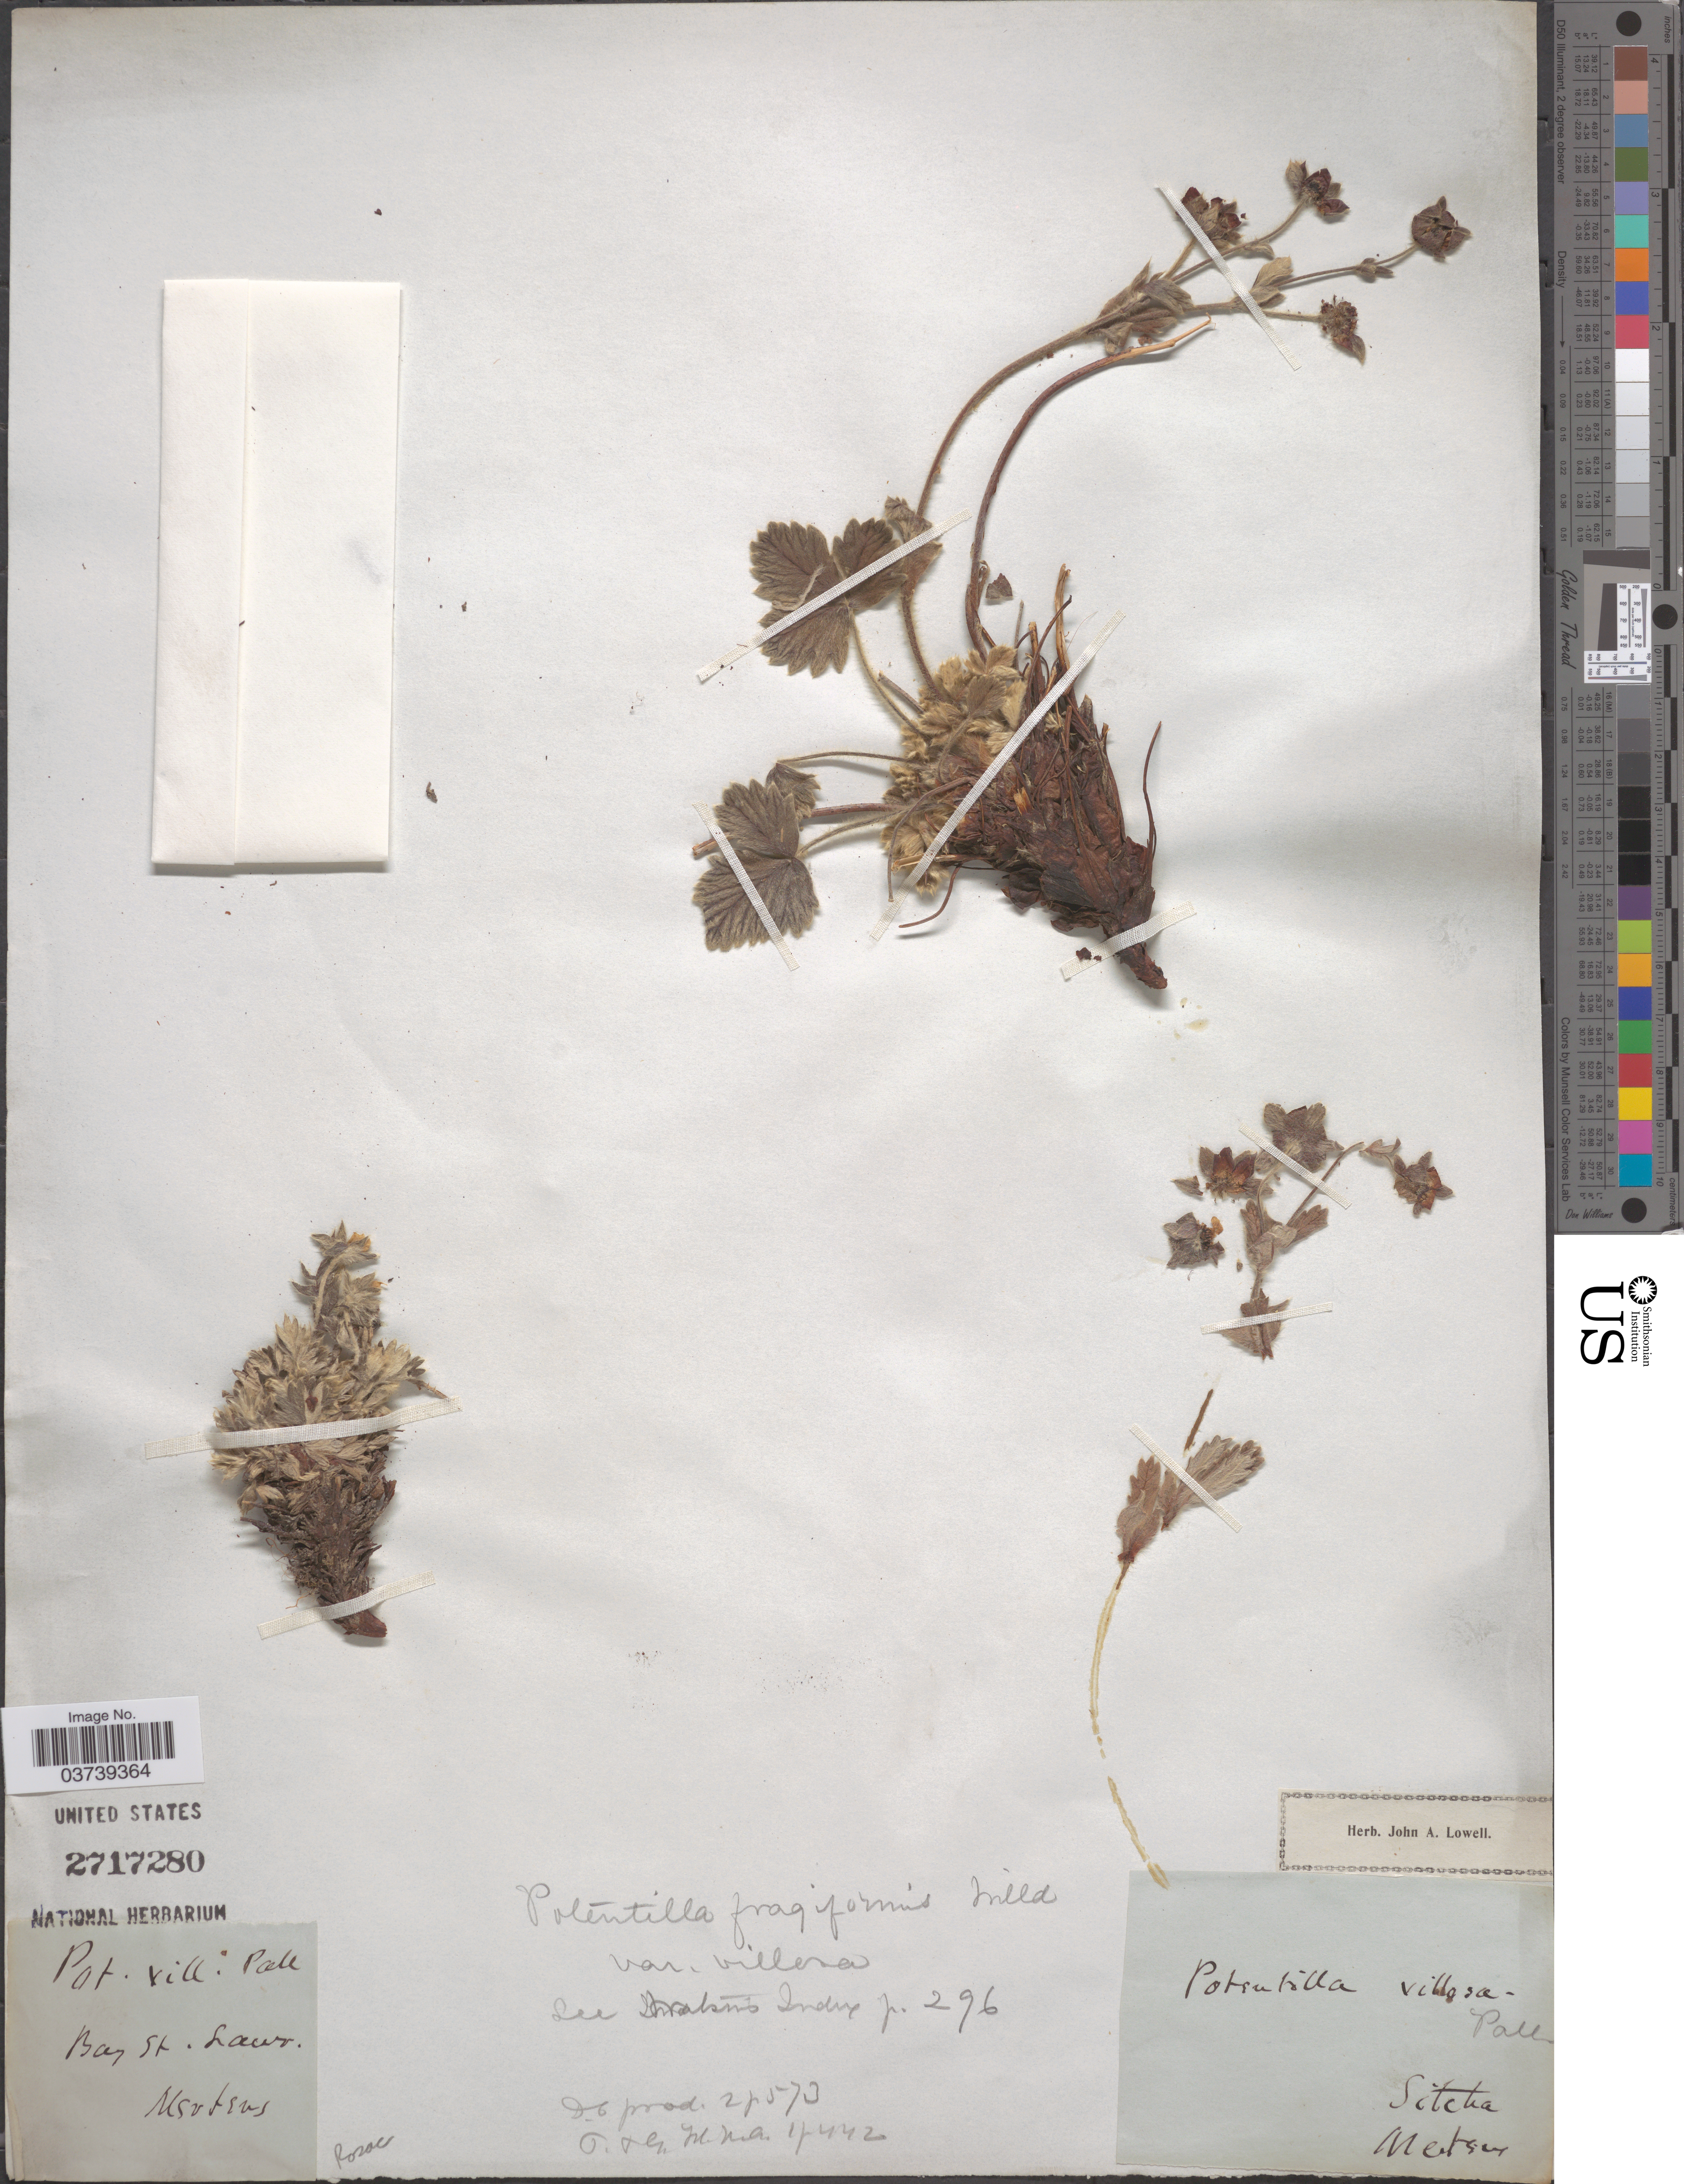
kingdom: Plantae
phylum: Tracheophyta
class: Magnoliopsida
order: Rosales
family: Rosaceae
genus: Potentilla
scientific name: Potentilla fragiformis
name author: Willd. ex D.F.K. Schltdl.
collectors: -- Mertens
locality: Bay St. Lawr.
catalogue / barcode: US 2717280-2